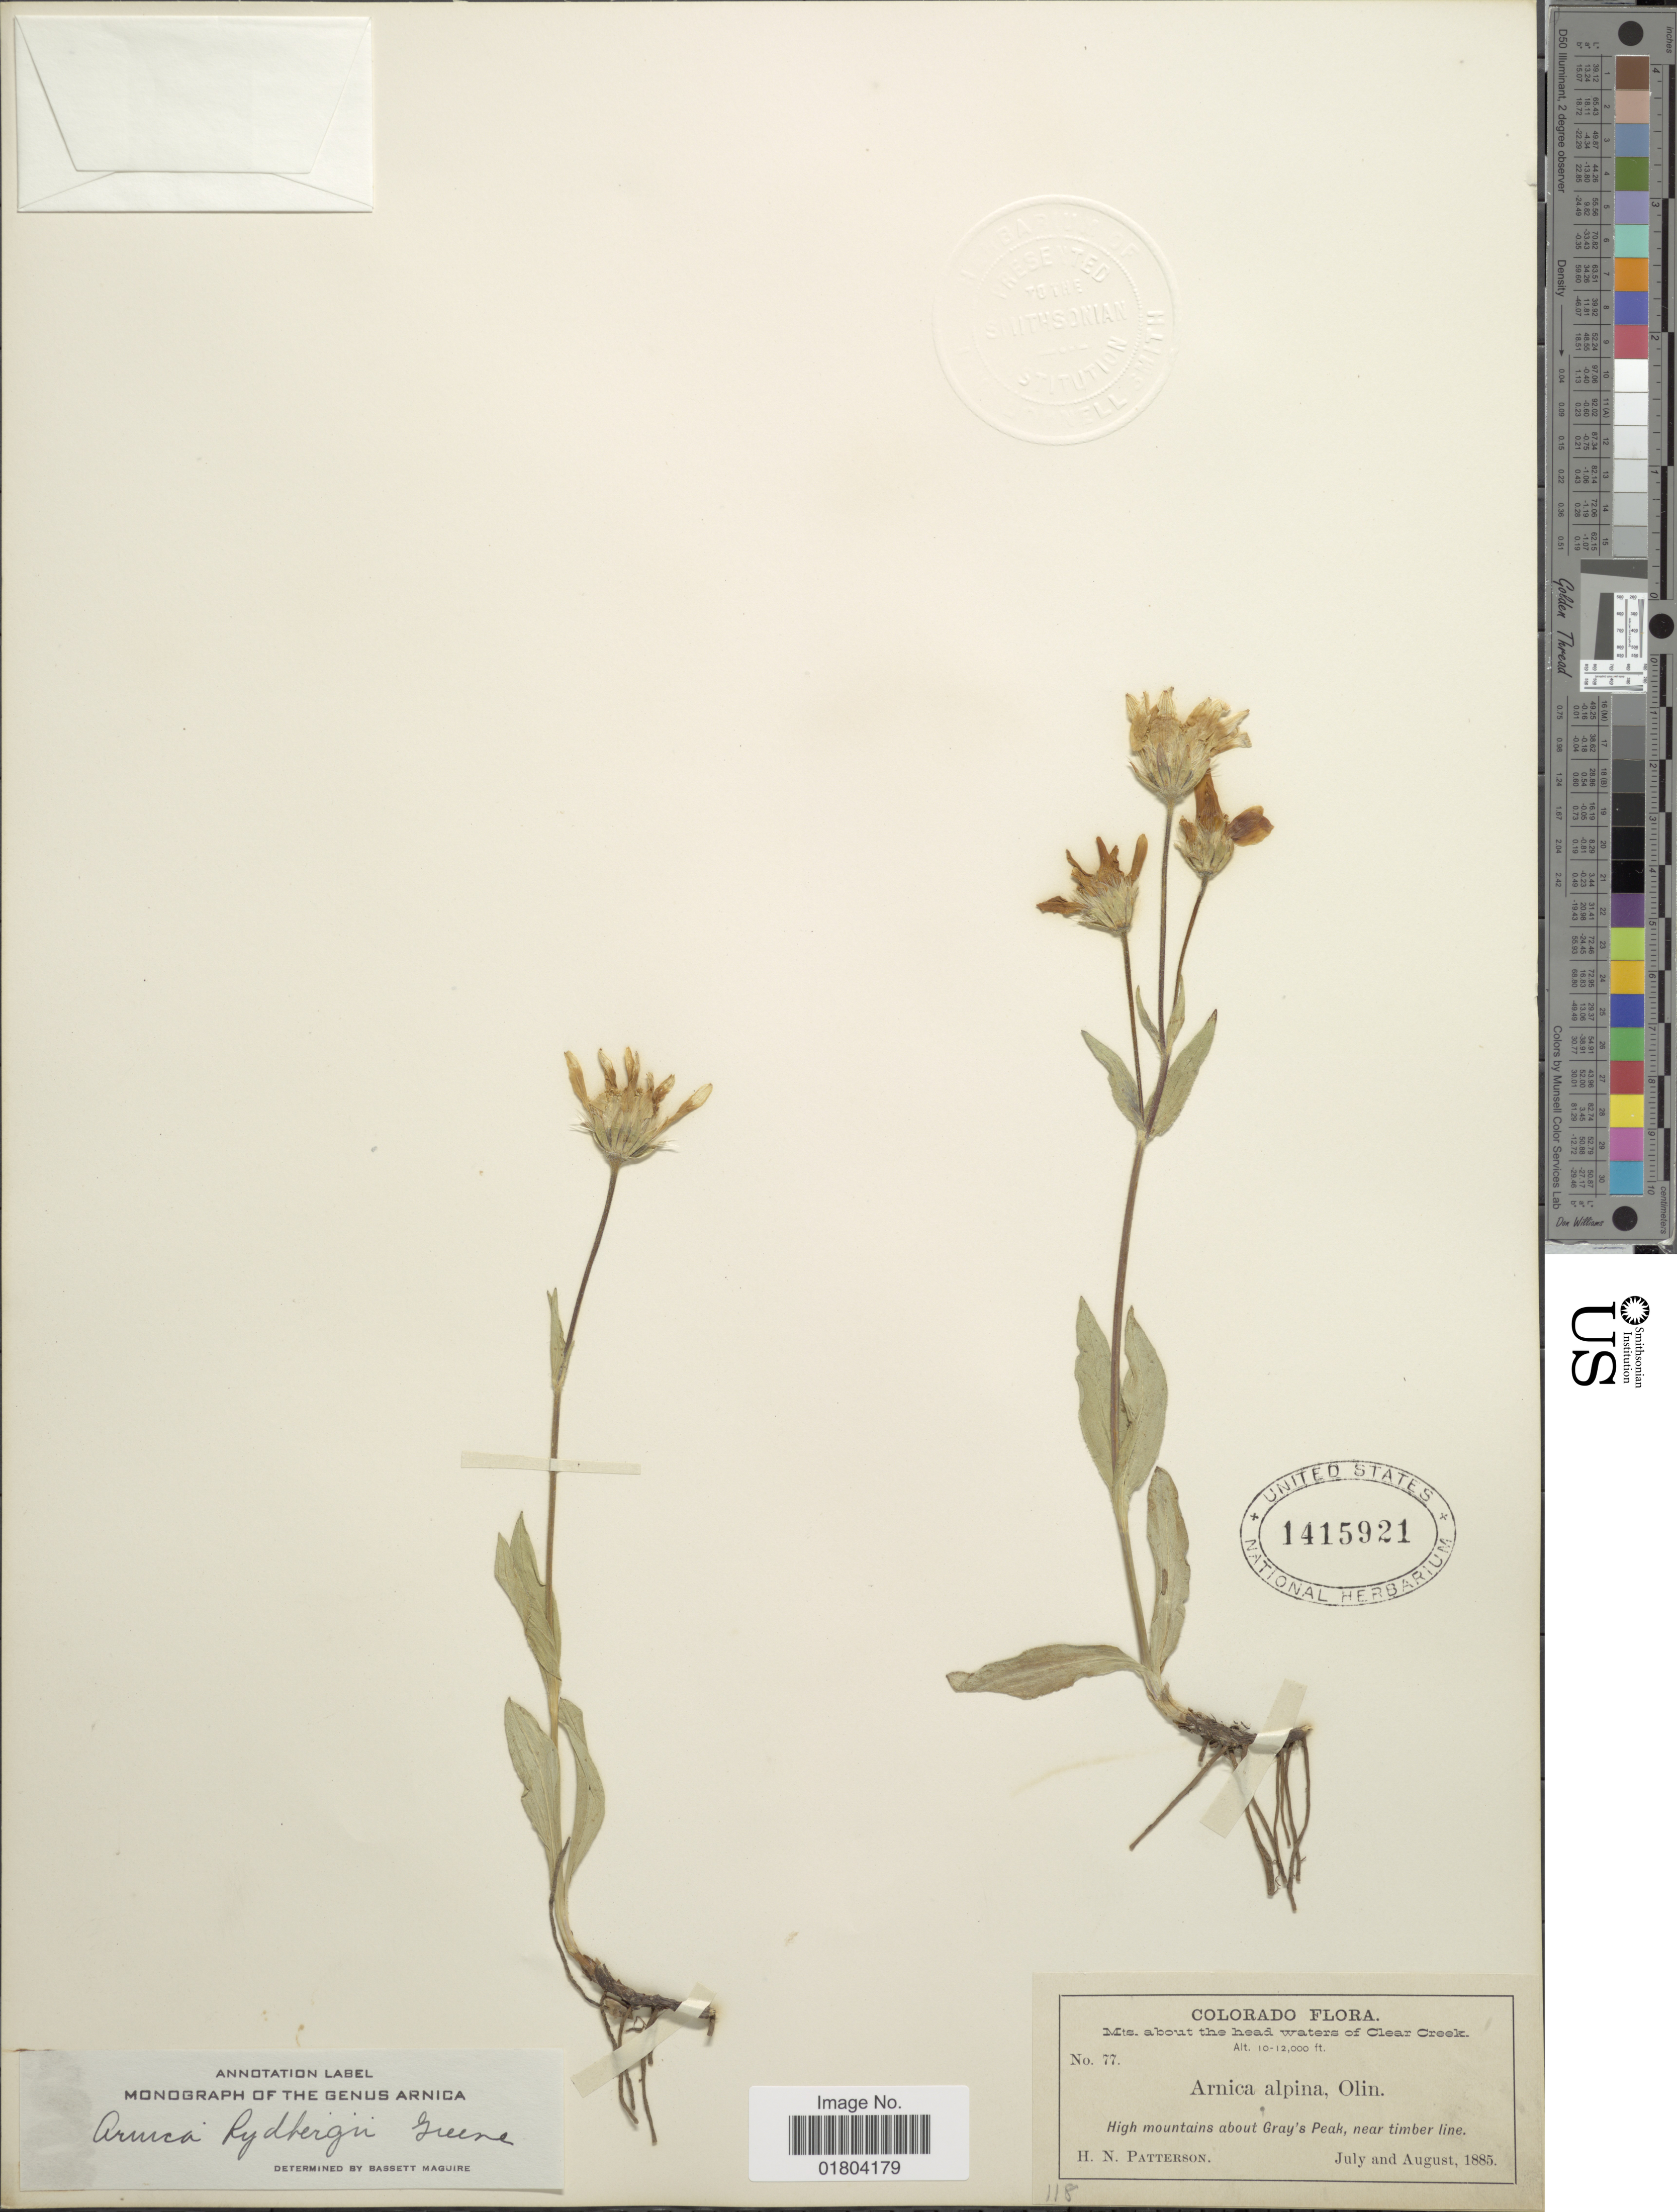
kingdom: Plantae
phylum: Tracheophyta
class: Magnoliopsida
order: Asterales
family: Asteraceae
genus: Arnica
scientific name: Arnica rydbergii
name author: Greene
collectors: H. N. Patterson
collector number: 77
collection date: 1885-07/1885-08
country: United States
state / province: Colorado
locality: Mts. about about the head waters of Clear Creek, High mountains baout Gray's peak, near timber line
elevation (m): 3048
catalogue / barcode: US 1415921